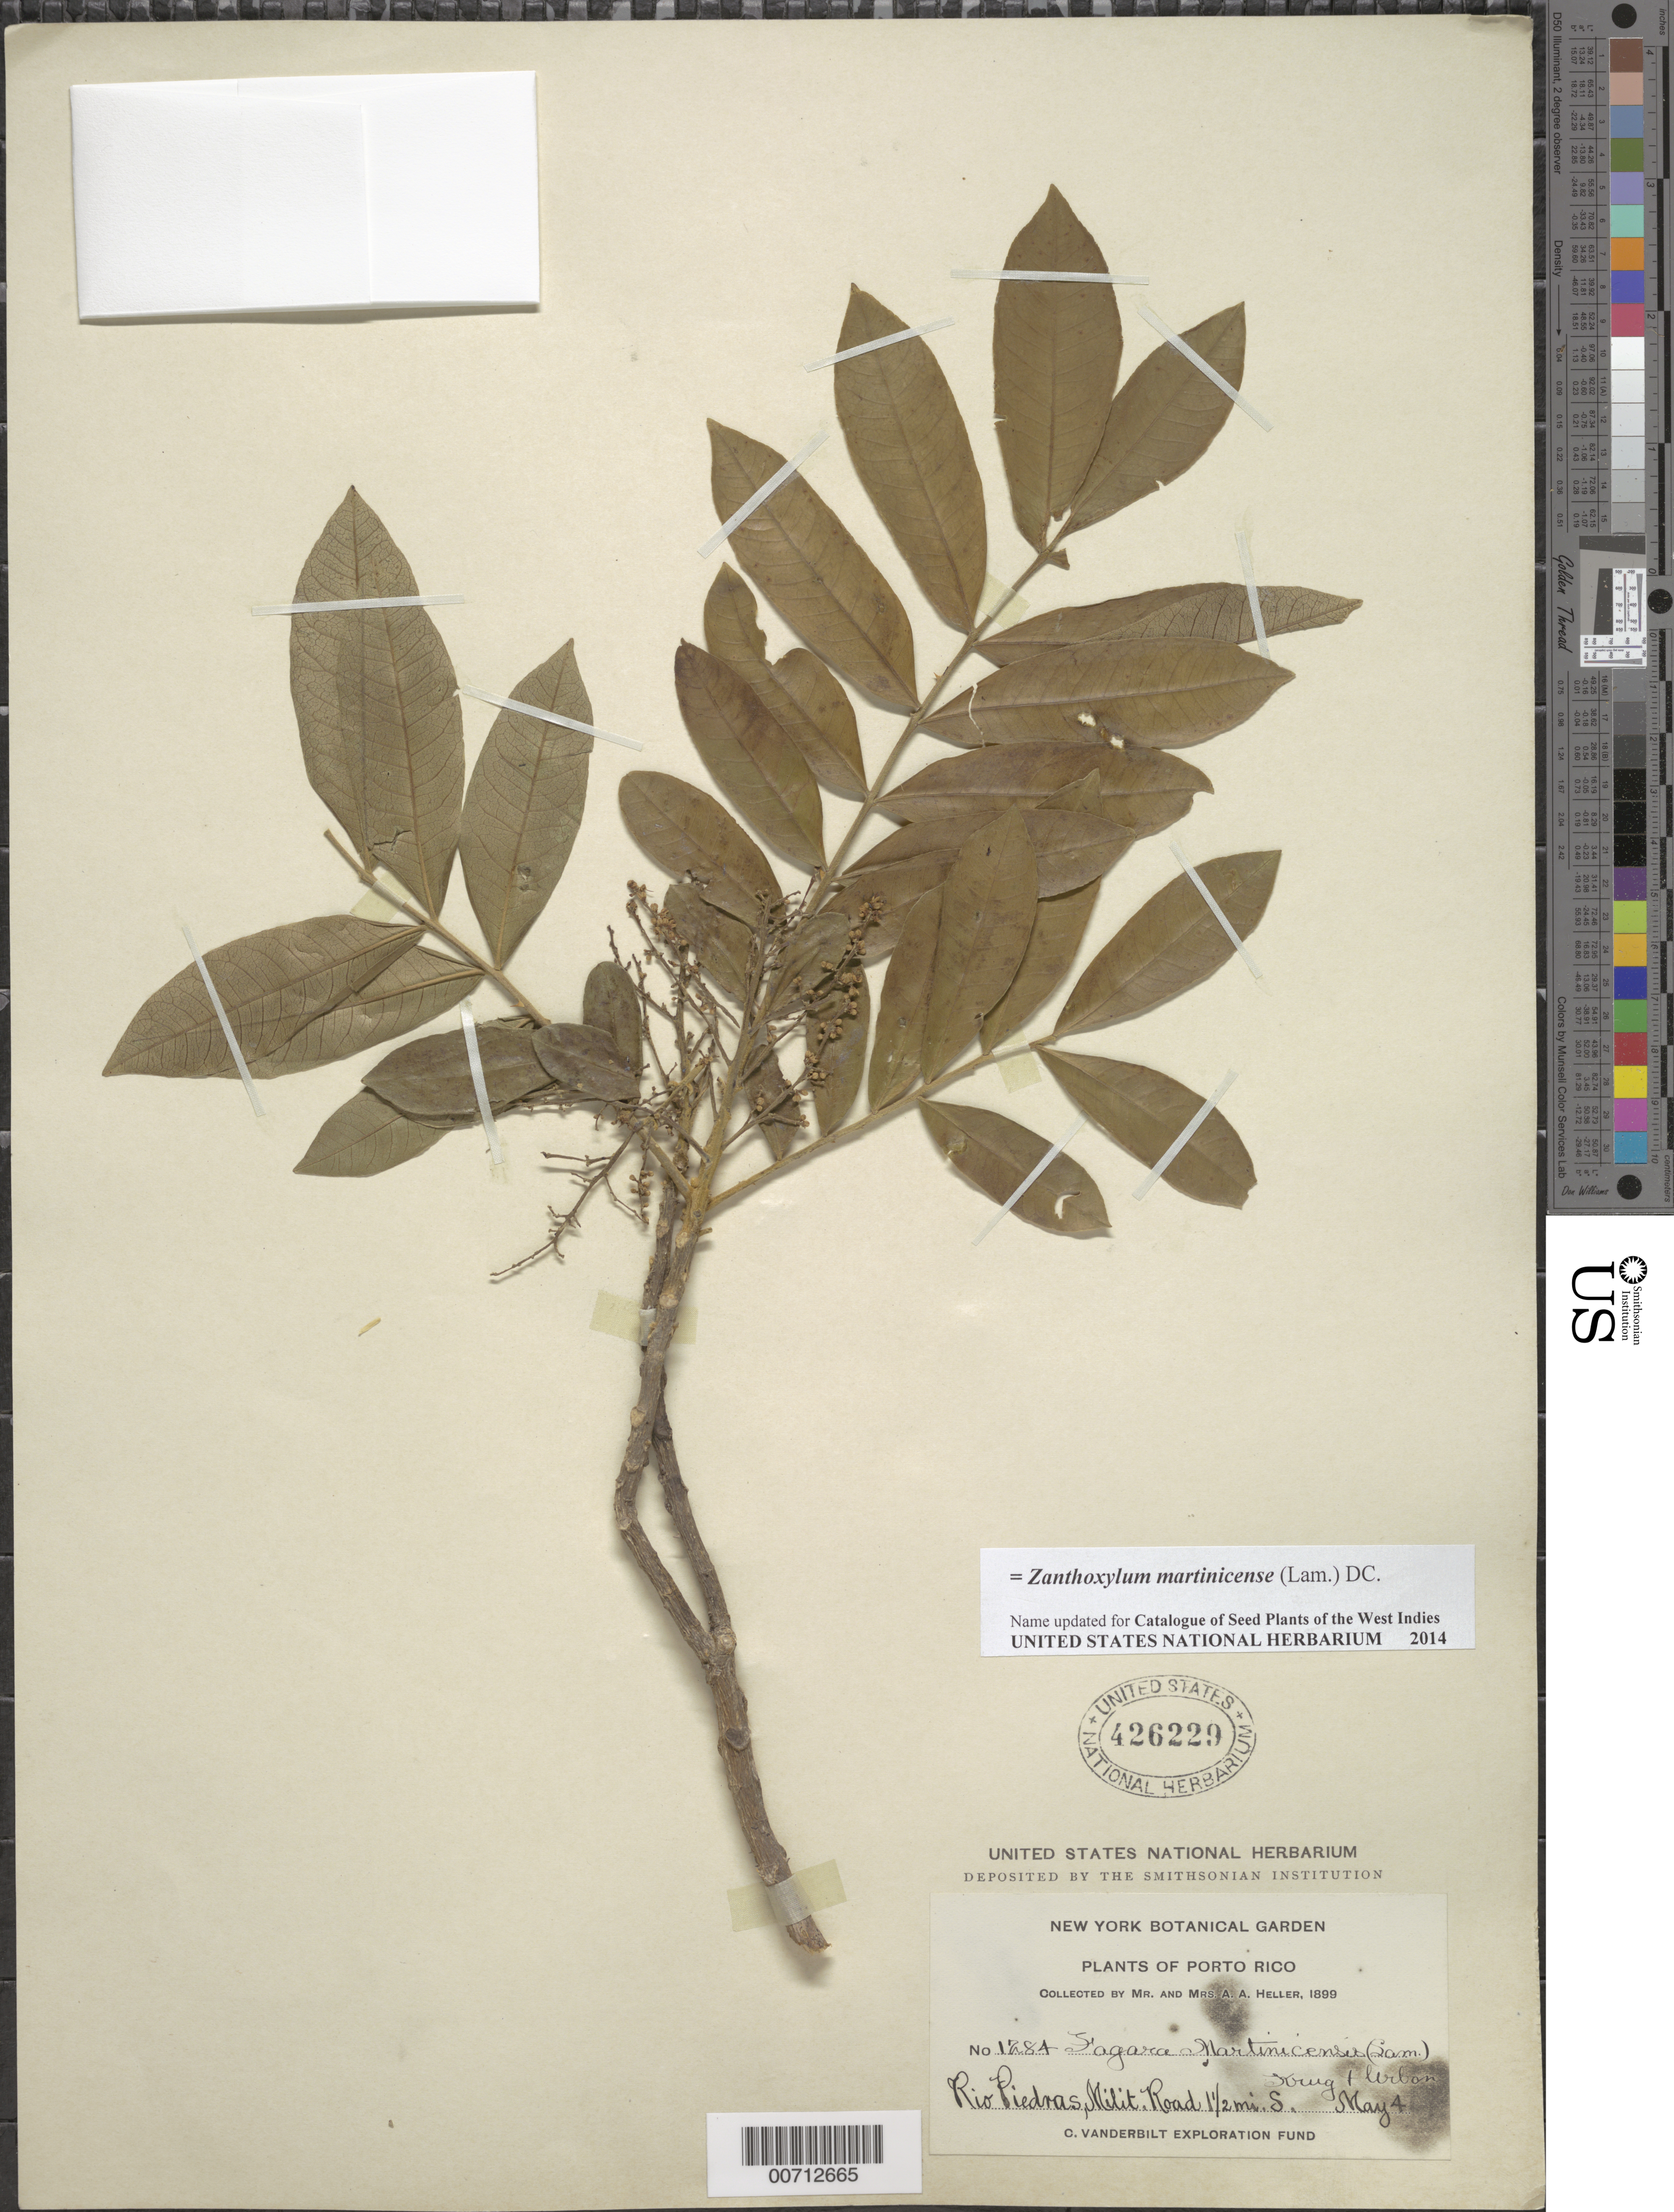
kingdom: Plantae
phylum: Tracheophyta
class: Magnoliopsida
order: Sapindales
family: Rutaceae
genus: Zanthoxylum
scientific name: Zanthoxylum martinicense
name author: (Lam.) DC.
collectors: A. A. Heller & -- Heller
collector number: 1284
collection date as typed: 04 May 1899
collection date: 1899-05-04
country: Puerto Rico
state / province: Rio Piedras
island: Greater Antilles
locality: Military Rd 1 1/2 mi S of Rio Piedras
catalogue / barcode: US 426229